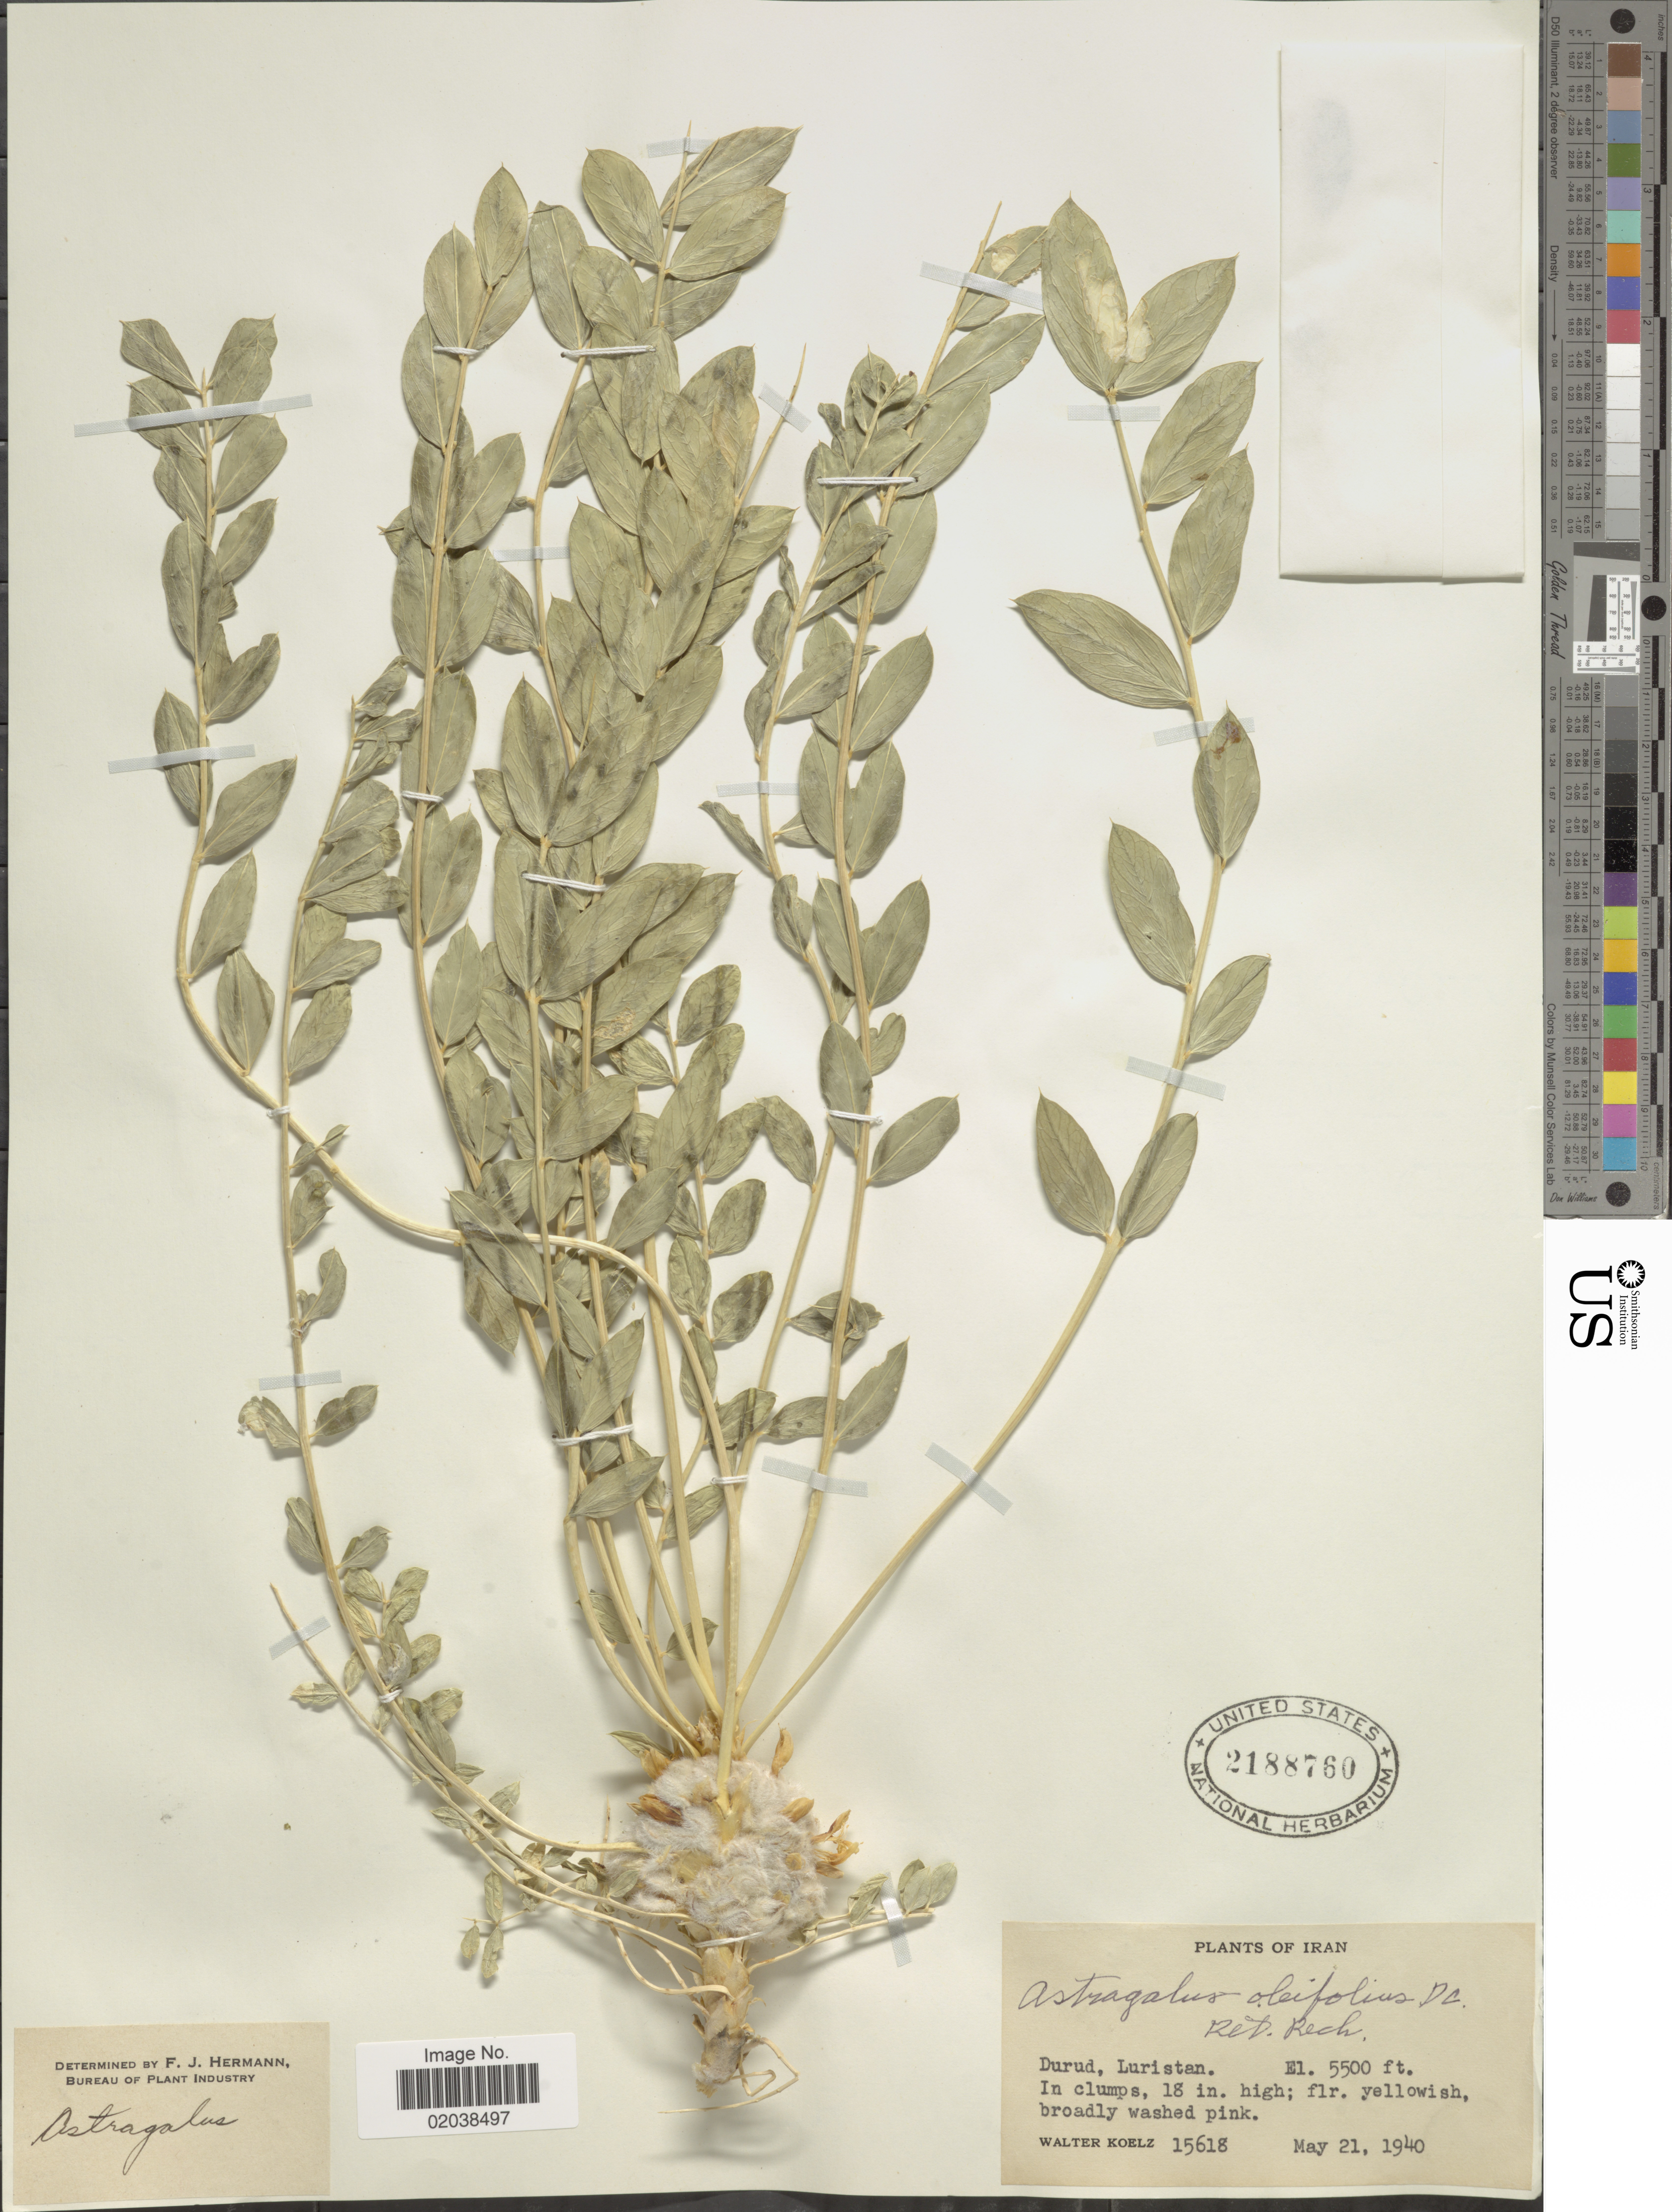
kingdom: Plantae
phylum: Tracheophyta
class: Magnoliopsida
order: Fabales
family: Fabaceae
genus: Astragalus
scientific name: Astragalus oleifolius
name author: DC.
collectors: W. N. Koelz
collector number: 15618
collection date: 1940-05-21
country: Iran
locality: Durud, Luristan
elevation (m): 1676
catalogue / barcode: US 2188760